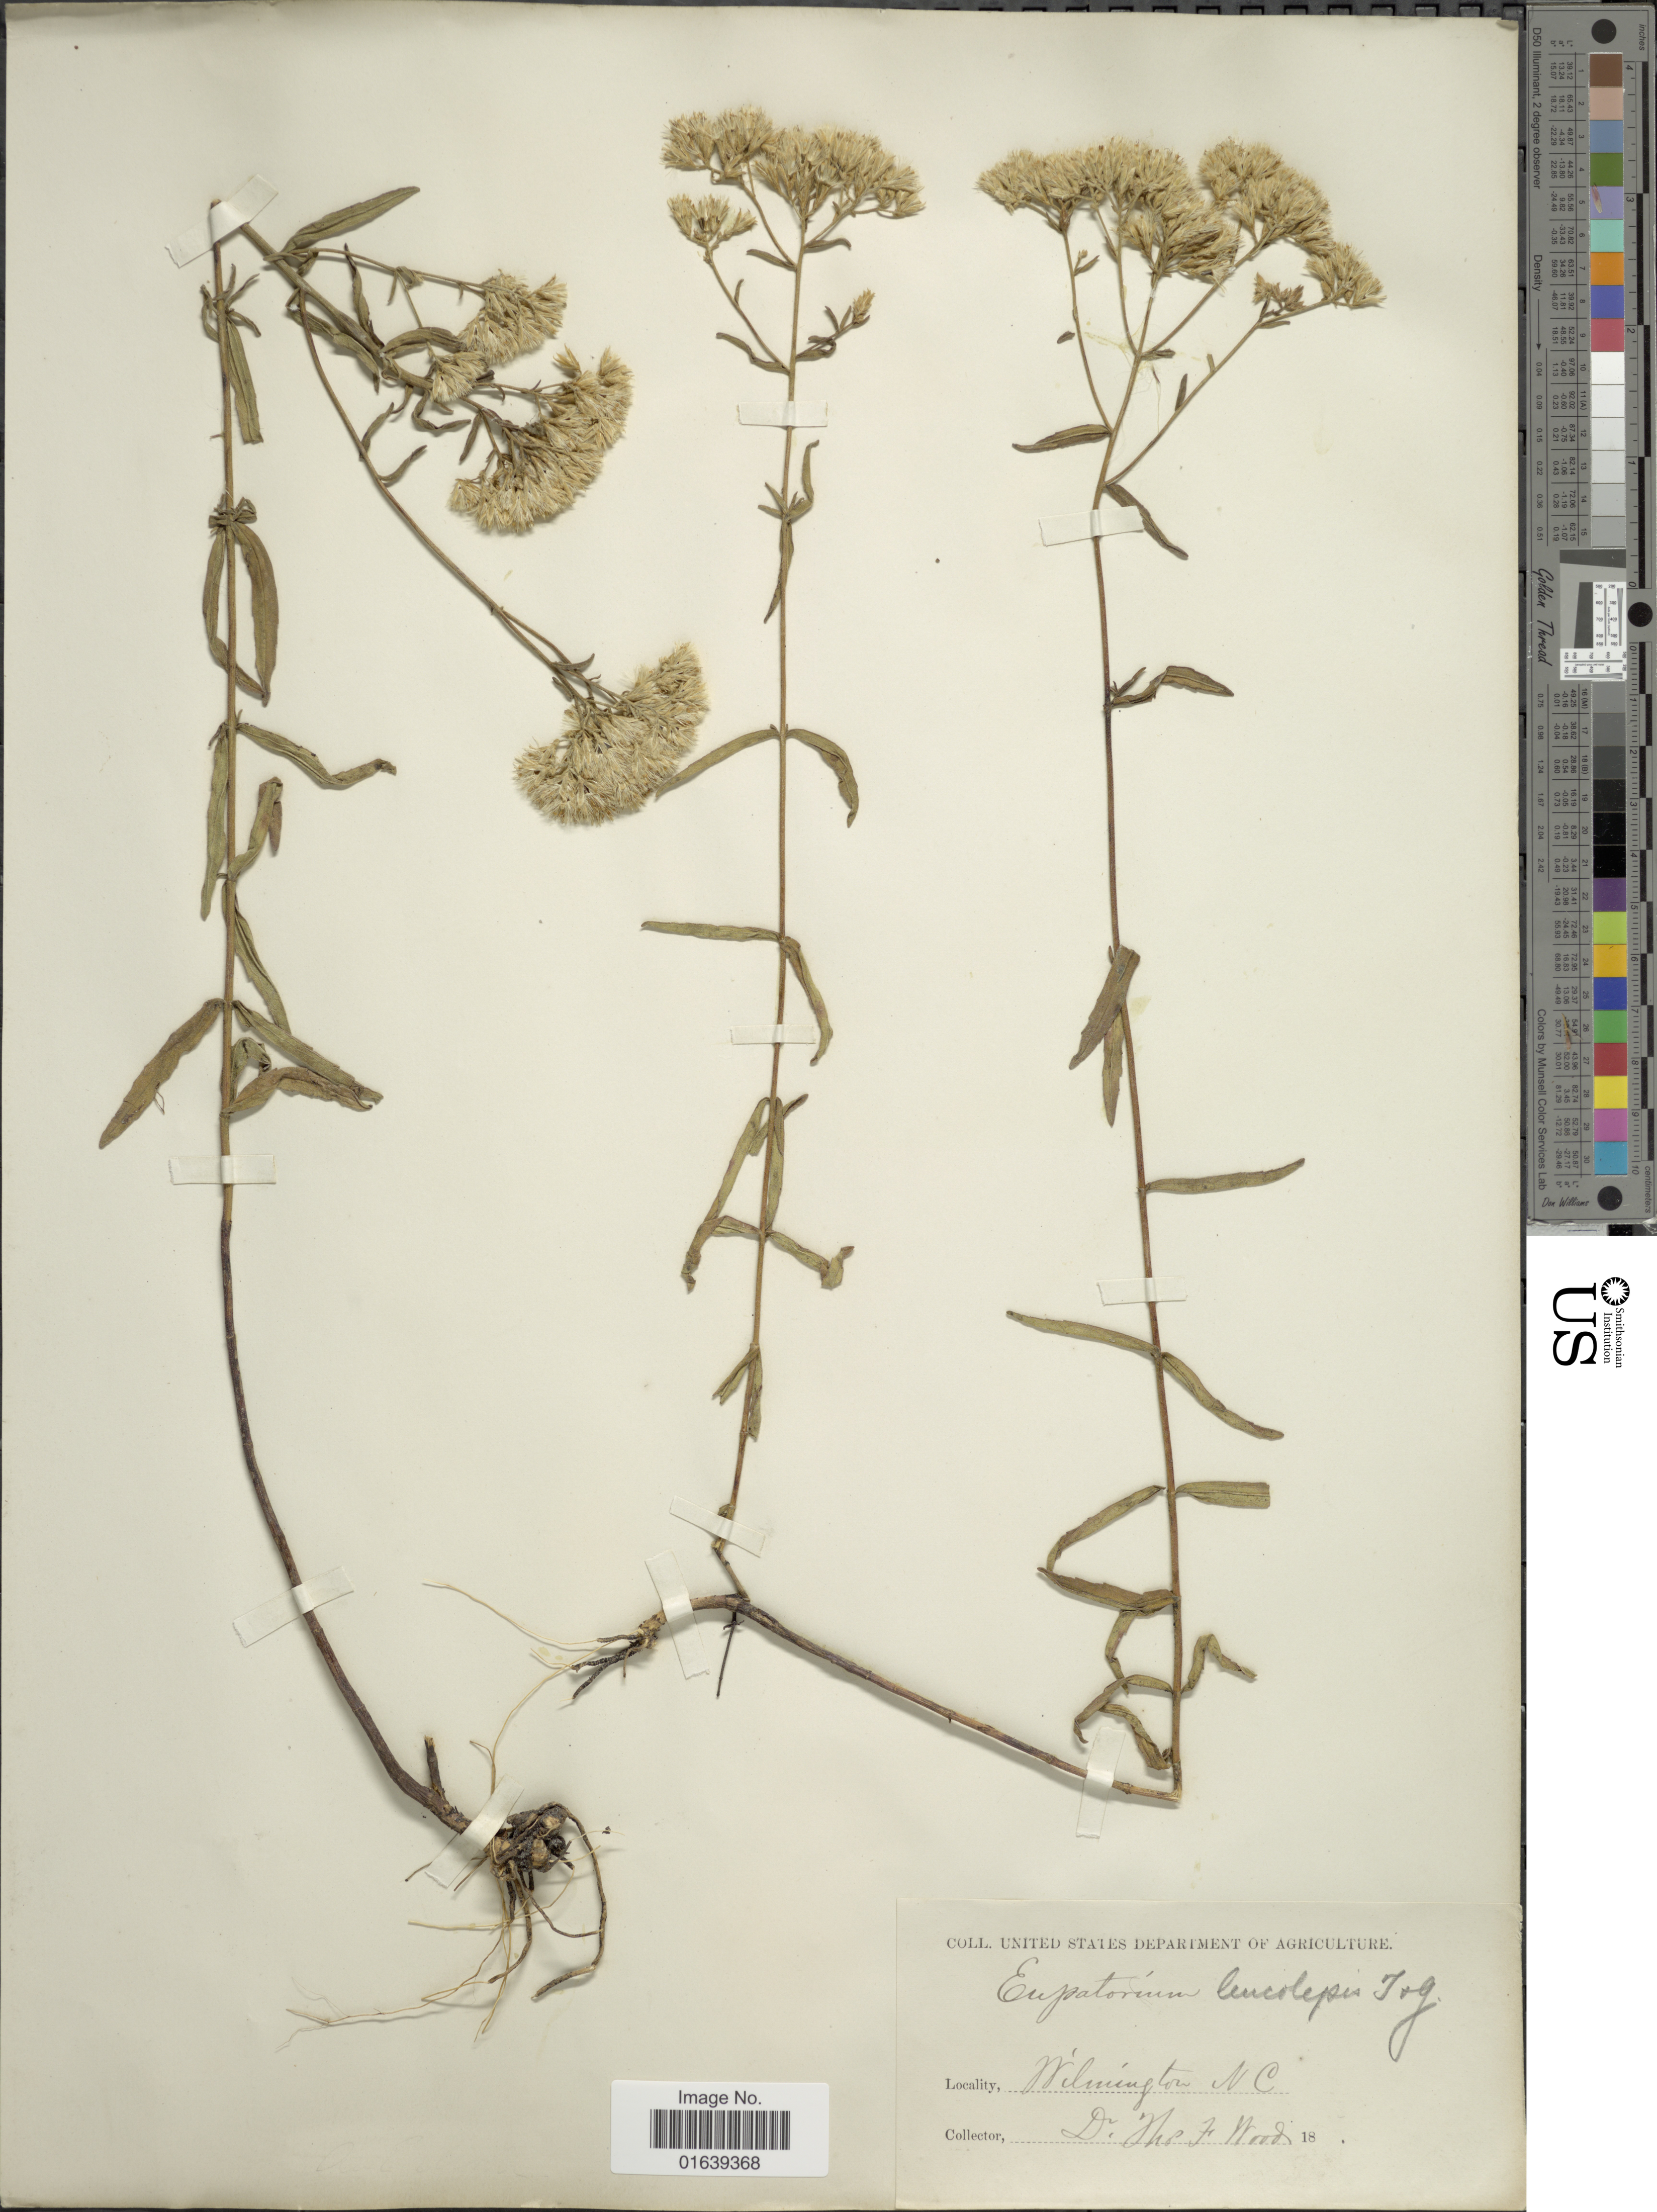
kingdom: Plantae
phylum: Tracheophyta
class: Magnoliopsida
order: Asterales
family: Asteraceae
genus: Eupatorium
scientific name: Eupatorium leucolepis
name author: (DC.) Torr. & A. Gray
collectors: T. F. Wood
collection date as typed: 18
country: United States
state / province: North Carolina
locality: Wilimington